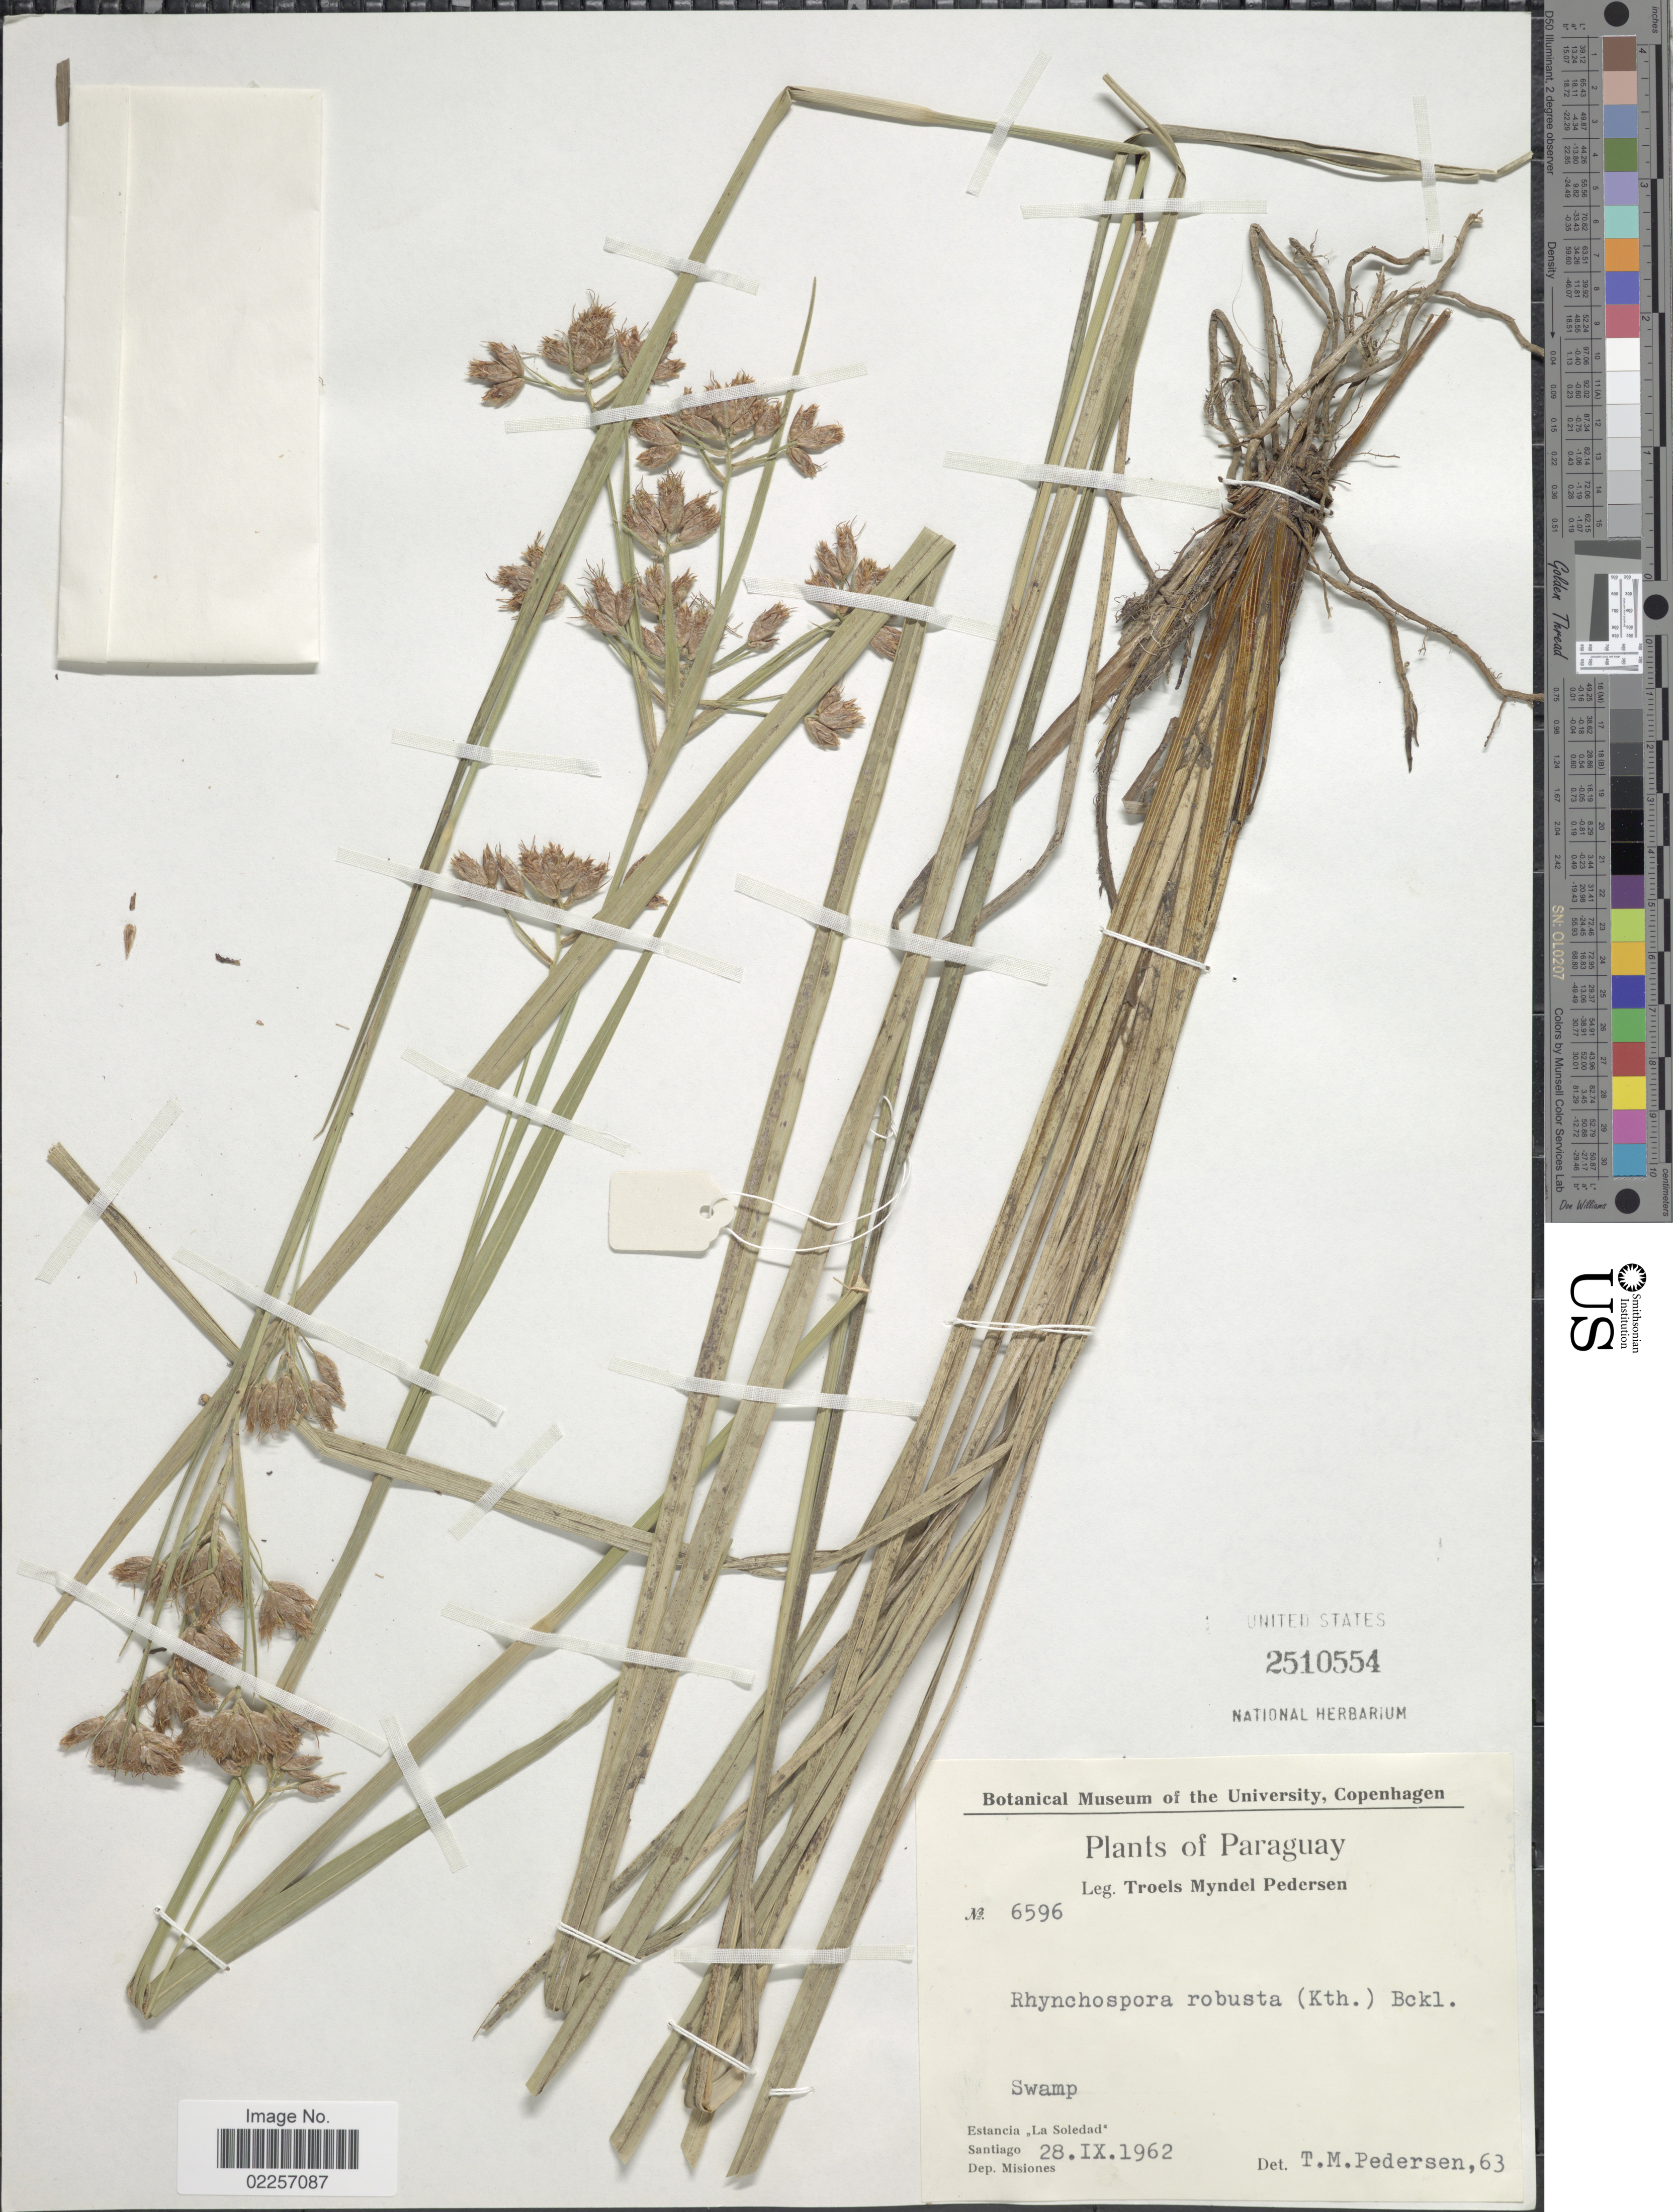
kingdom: Plantae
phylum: Tracheophyta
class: Liliopsida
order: Poales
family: Cyperaceae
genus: Rhynchospora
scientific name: Rhynchospora robusta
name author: (Kunth) Boeckeler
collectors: T. Pederson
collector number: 6596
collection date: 1962-09-28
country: Paraguay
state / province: Misiones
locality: Swamp. Estancia La Soledad. Santiago.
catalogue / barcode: US 2510554